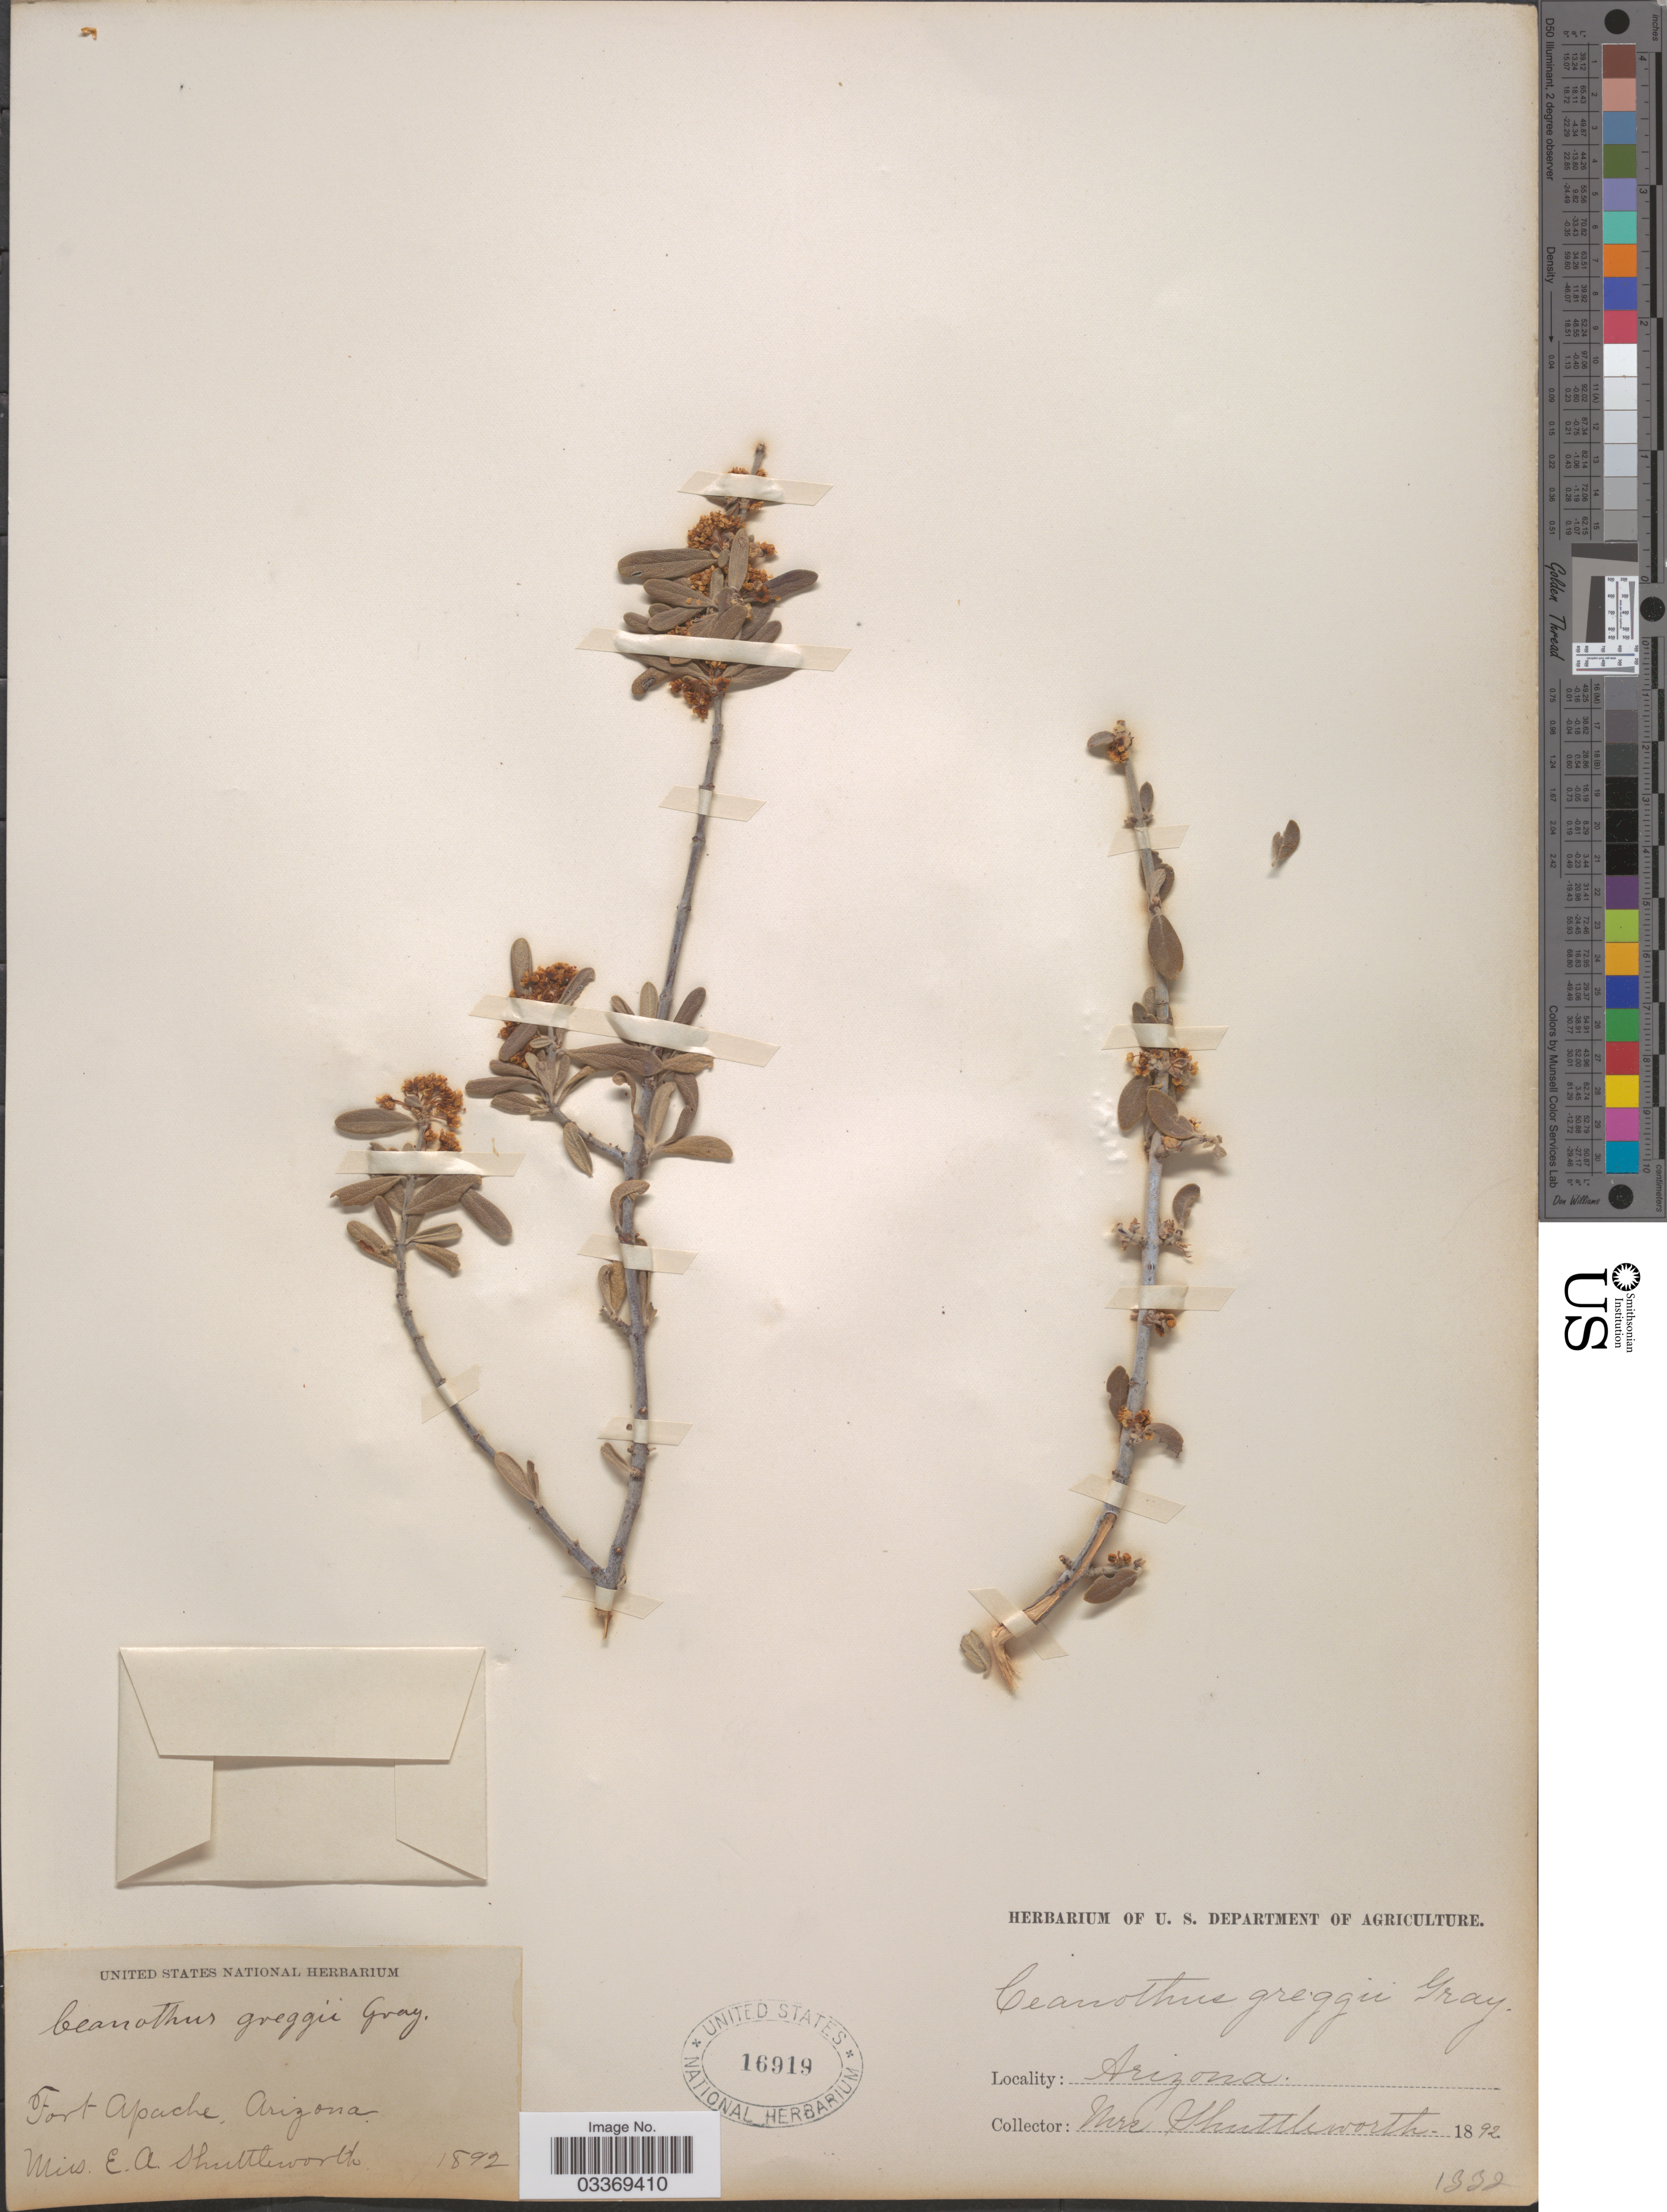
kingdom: Plantae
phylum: Tracheophyta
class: Magnoliopsida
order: Rosales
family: Rhamnaceae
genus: Ceanothus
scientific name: Ceanothus greggii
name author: A. Gray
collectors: E. Shuttleworth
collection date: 1892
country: United States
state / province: Arizona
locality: Fort Apache.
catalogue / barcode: US 16919